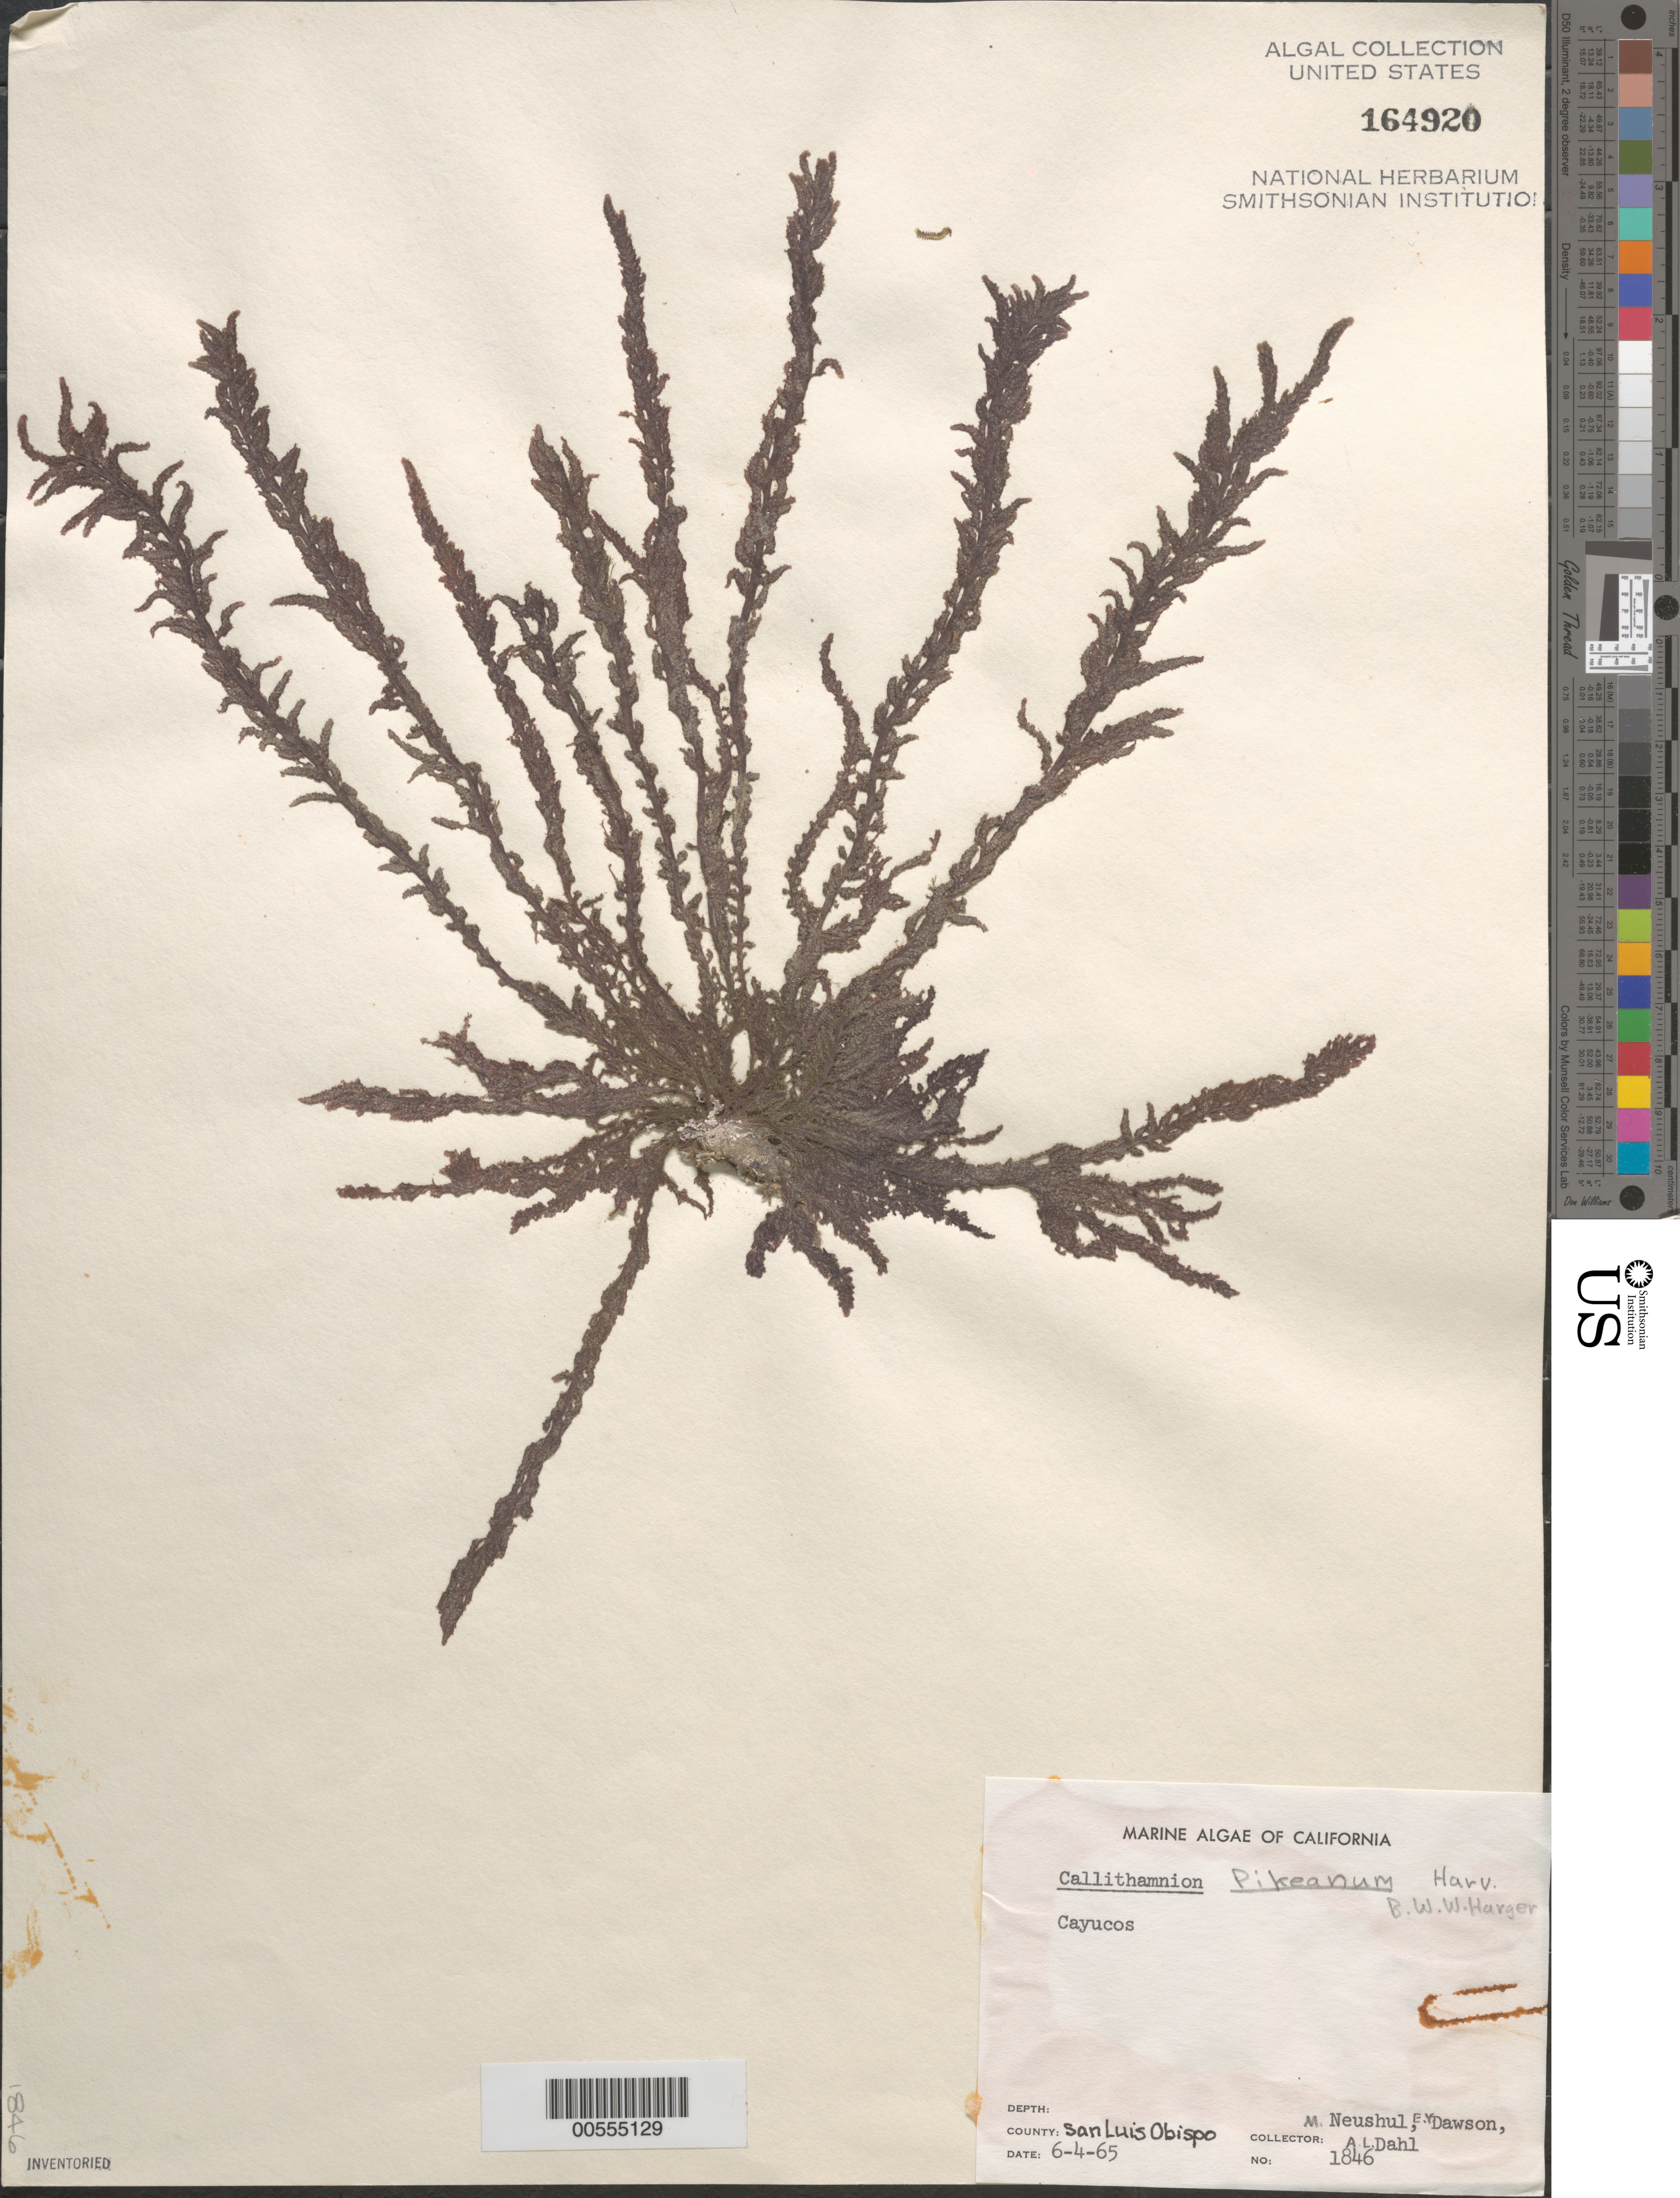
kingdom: Plantae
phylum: Rhodophyta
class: Florideophyceae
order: Ceramiales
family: Callithamniaceae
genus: Callithamnion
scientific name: Callithamnion pikeanum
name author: Harv.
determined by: Harger, B. W. W.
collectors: M. Neushul, E. Y. Dawson & A. Dahl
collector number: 1846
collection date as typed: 04 Jun 1965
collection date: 1965-06-04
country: United States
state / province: California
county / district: San Luis Obispo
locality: Cayucos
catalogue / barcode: US 164920